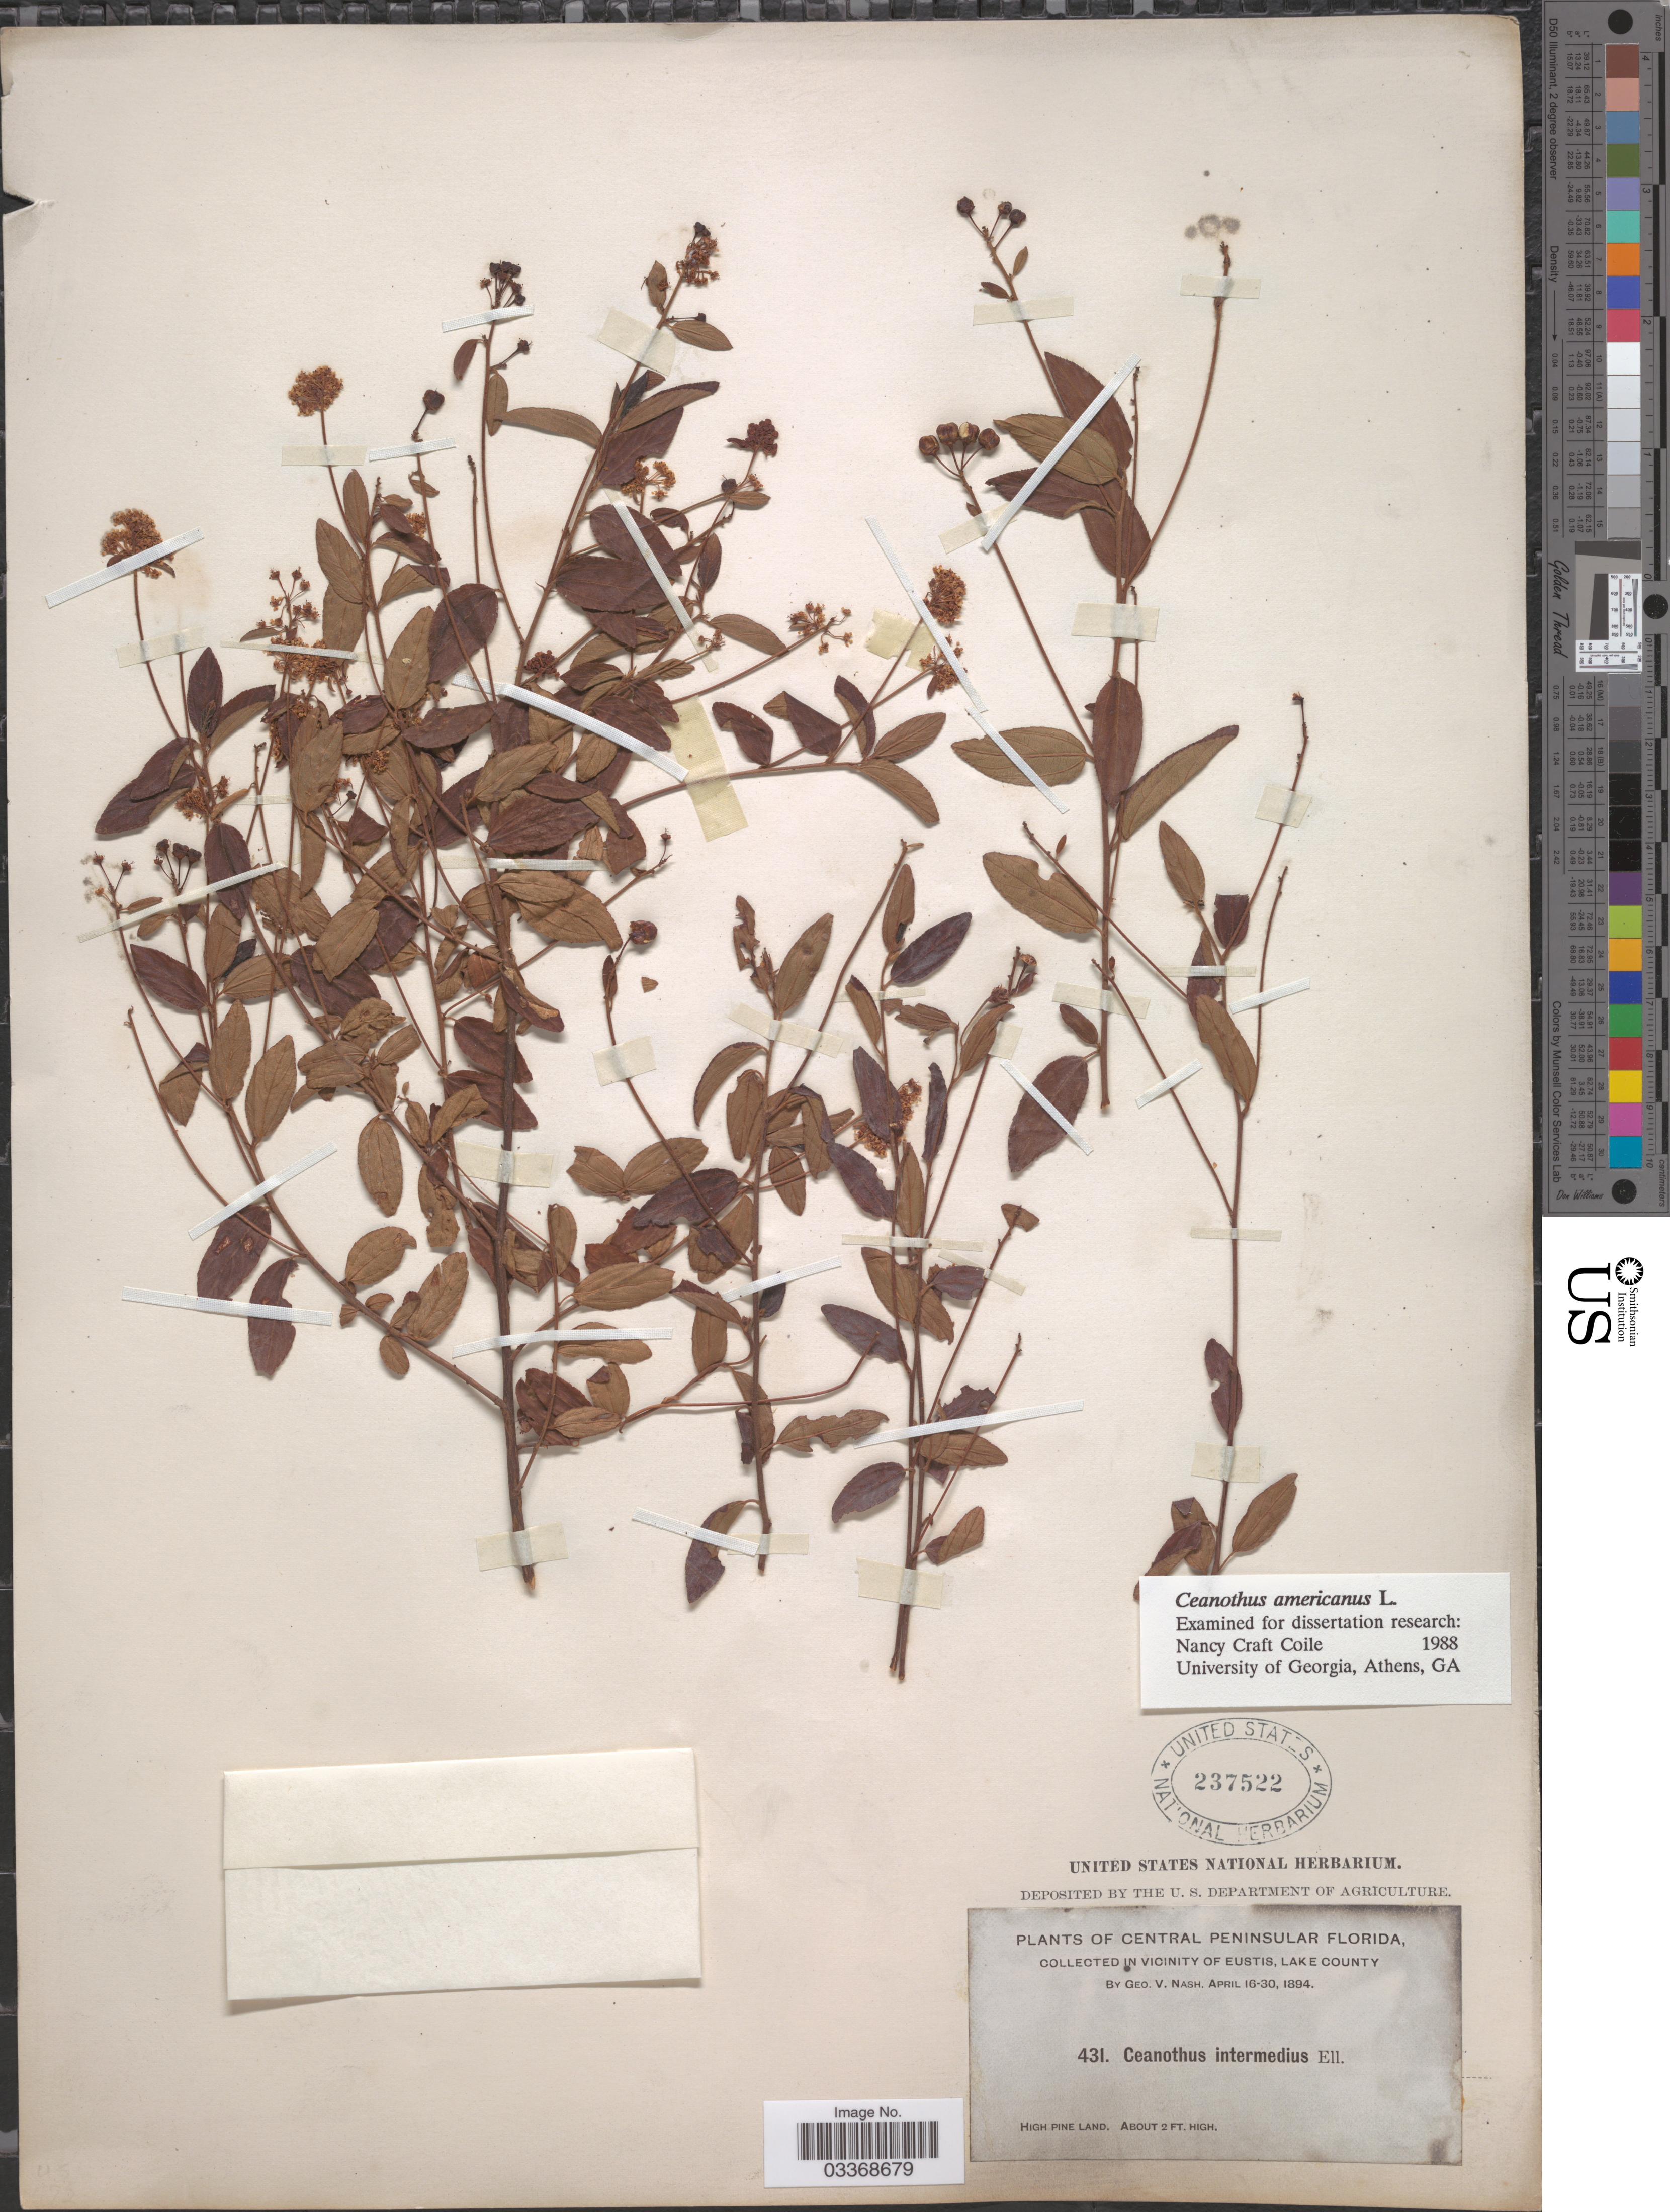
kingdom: Plantae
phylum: Tracheophyta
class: Magnoliopsida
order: Rosales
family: Rhamnaceae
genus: Ceanothus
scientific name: Ceanothus americanus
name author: L.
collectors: G. V. Nash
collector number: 431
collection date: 1894-04-16/1894-04-30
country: United States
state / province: Florida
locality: Central Peninsular Florida. Vicinity of Eustis, Lake County. High Pine Land.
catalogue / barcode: US 237522